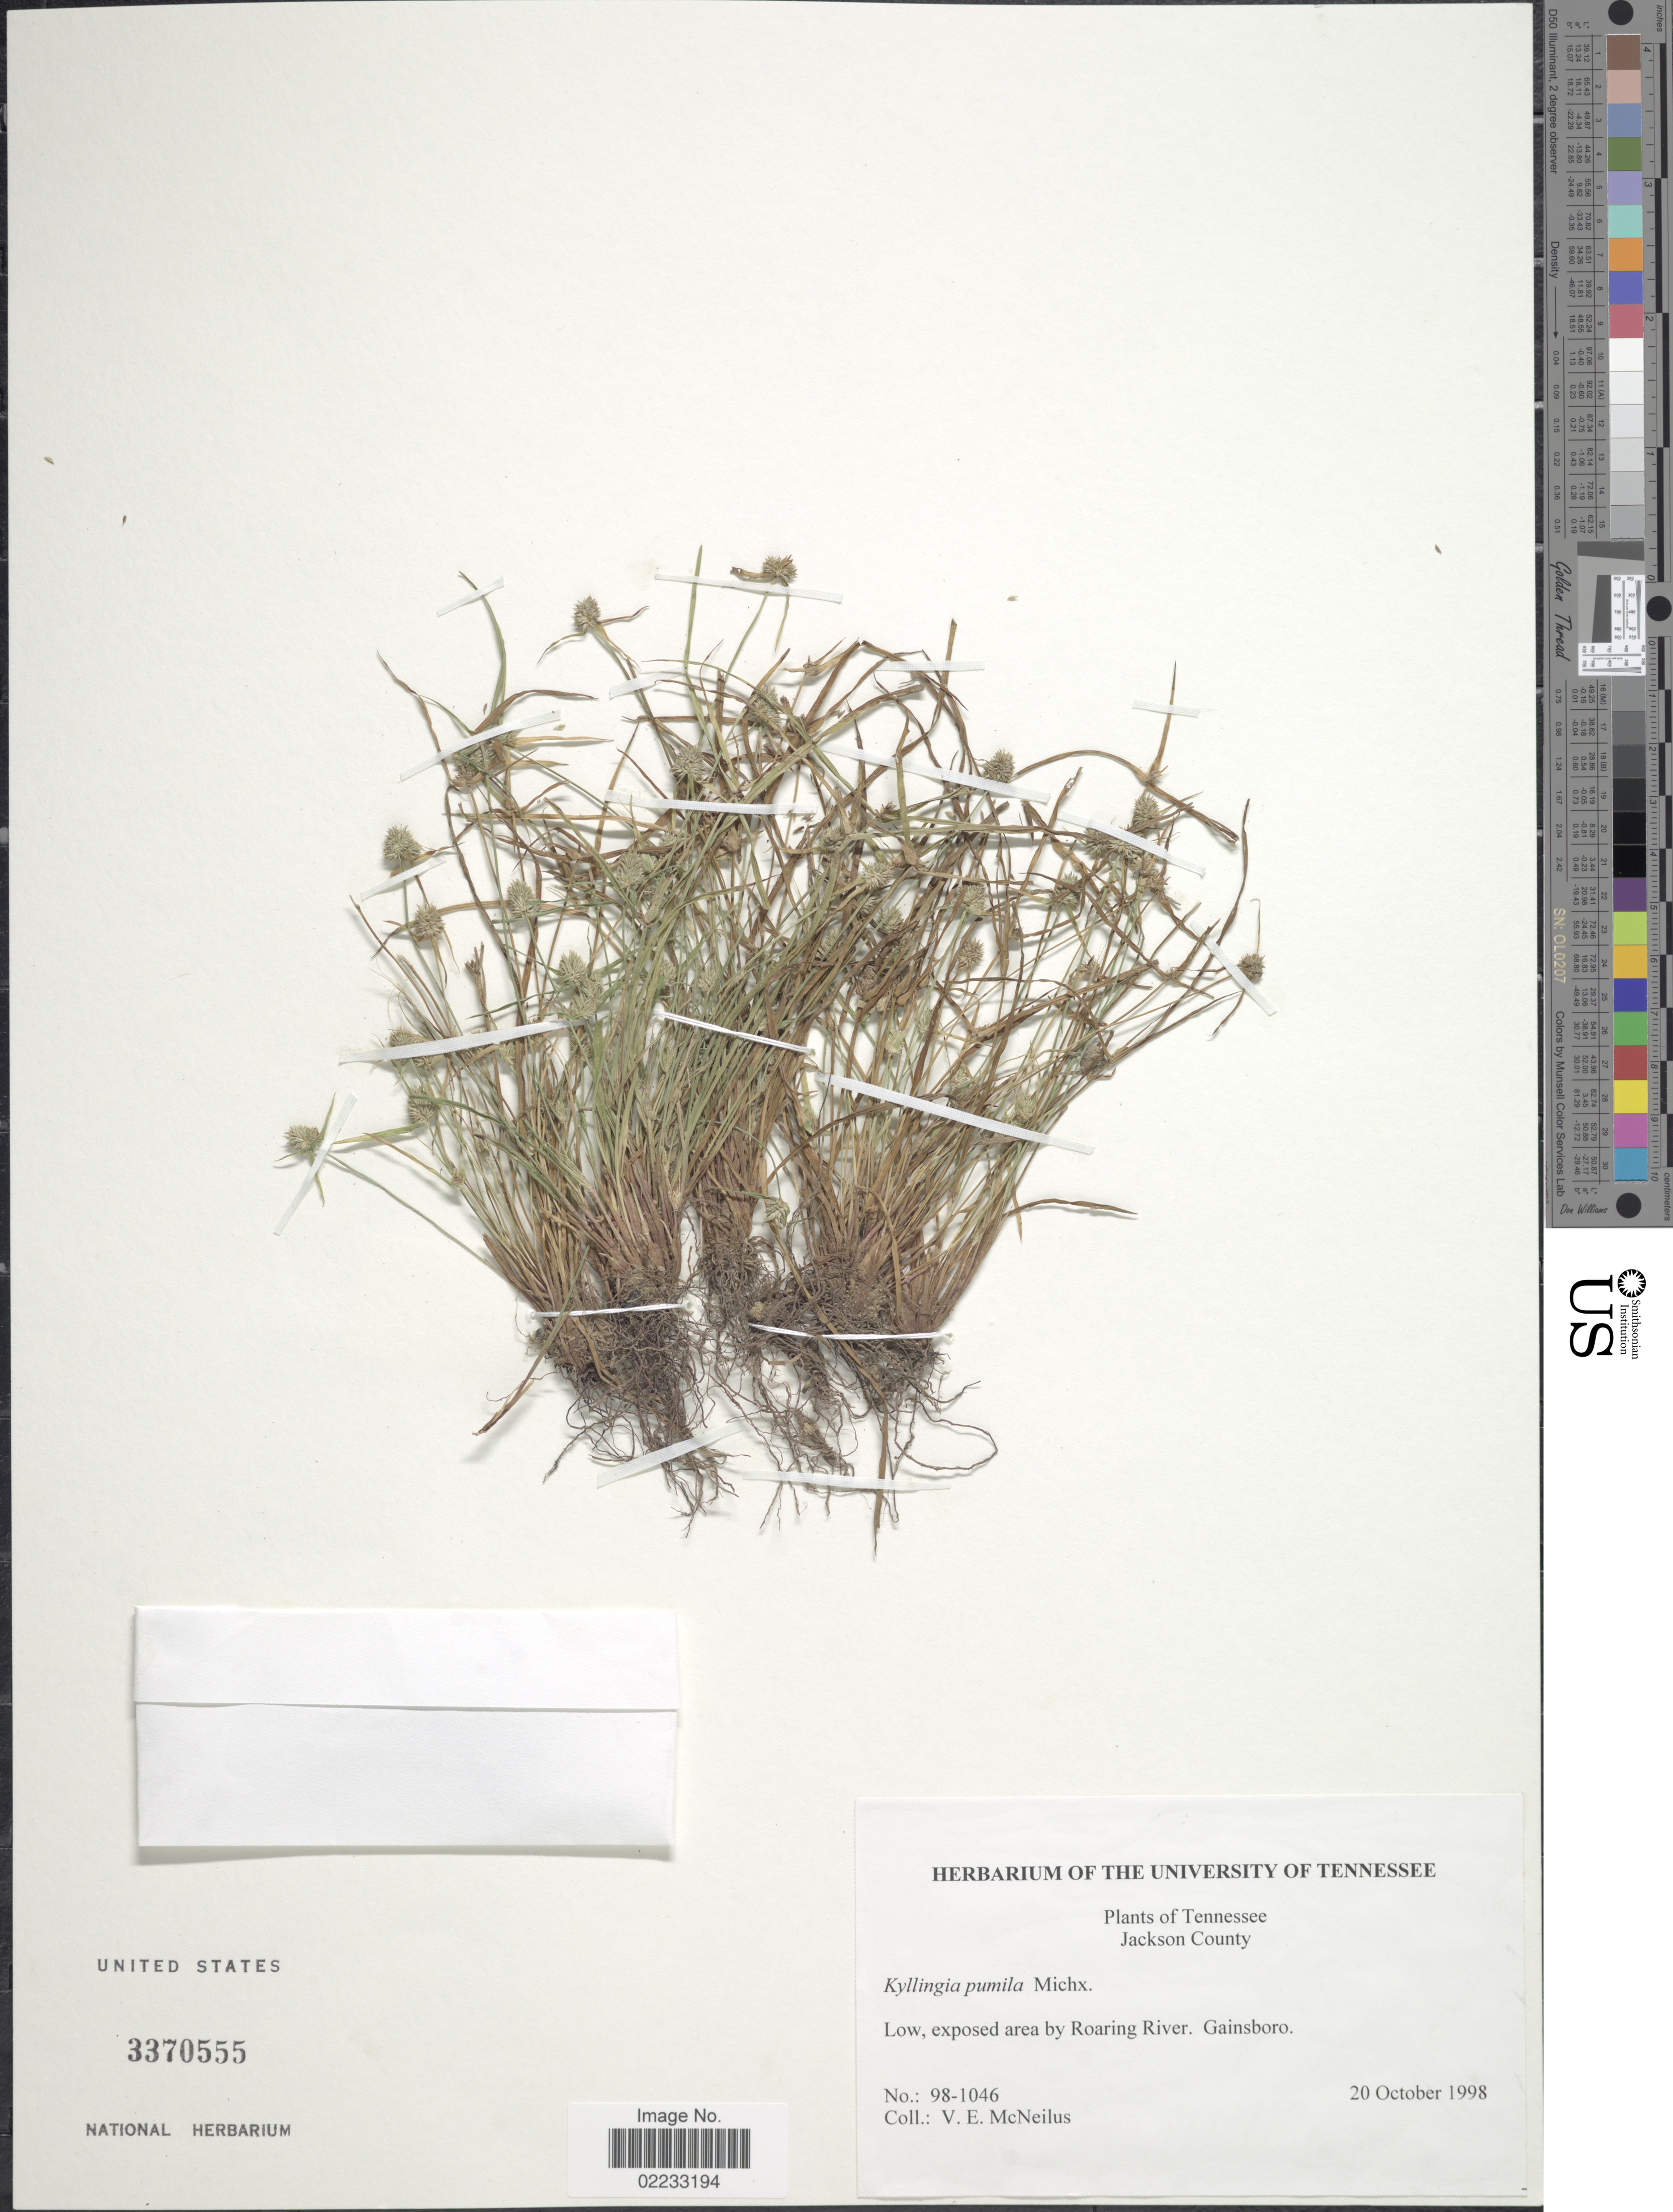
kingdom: Plantae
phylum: Tracheophyta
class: Liliopsida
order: Poales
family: Cyperaceae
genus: Cyperus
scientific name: Cyperus hortensis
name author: (Salzm. ex Steud.) Dorr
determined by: Strong, Mark T., (BOT), Smithsonian Institution - National Museum of Natural History (UNITED STATES)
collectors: V. Mcneilus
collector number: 98-1046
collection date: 1998-10-20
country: United States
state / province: Tennessee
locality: Jackson County, low, exposed area by Roaring River, Gainsboro.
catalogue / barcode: US 3370555